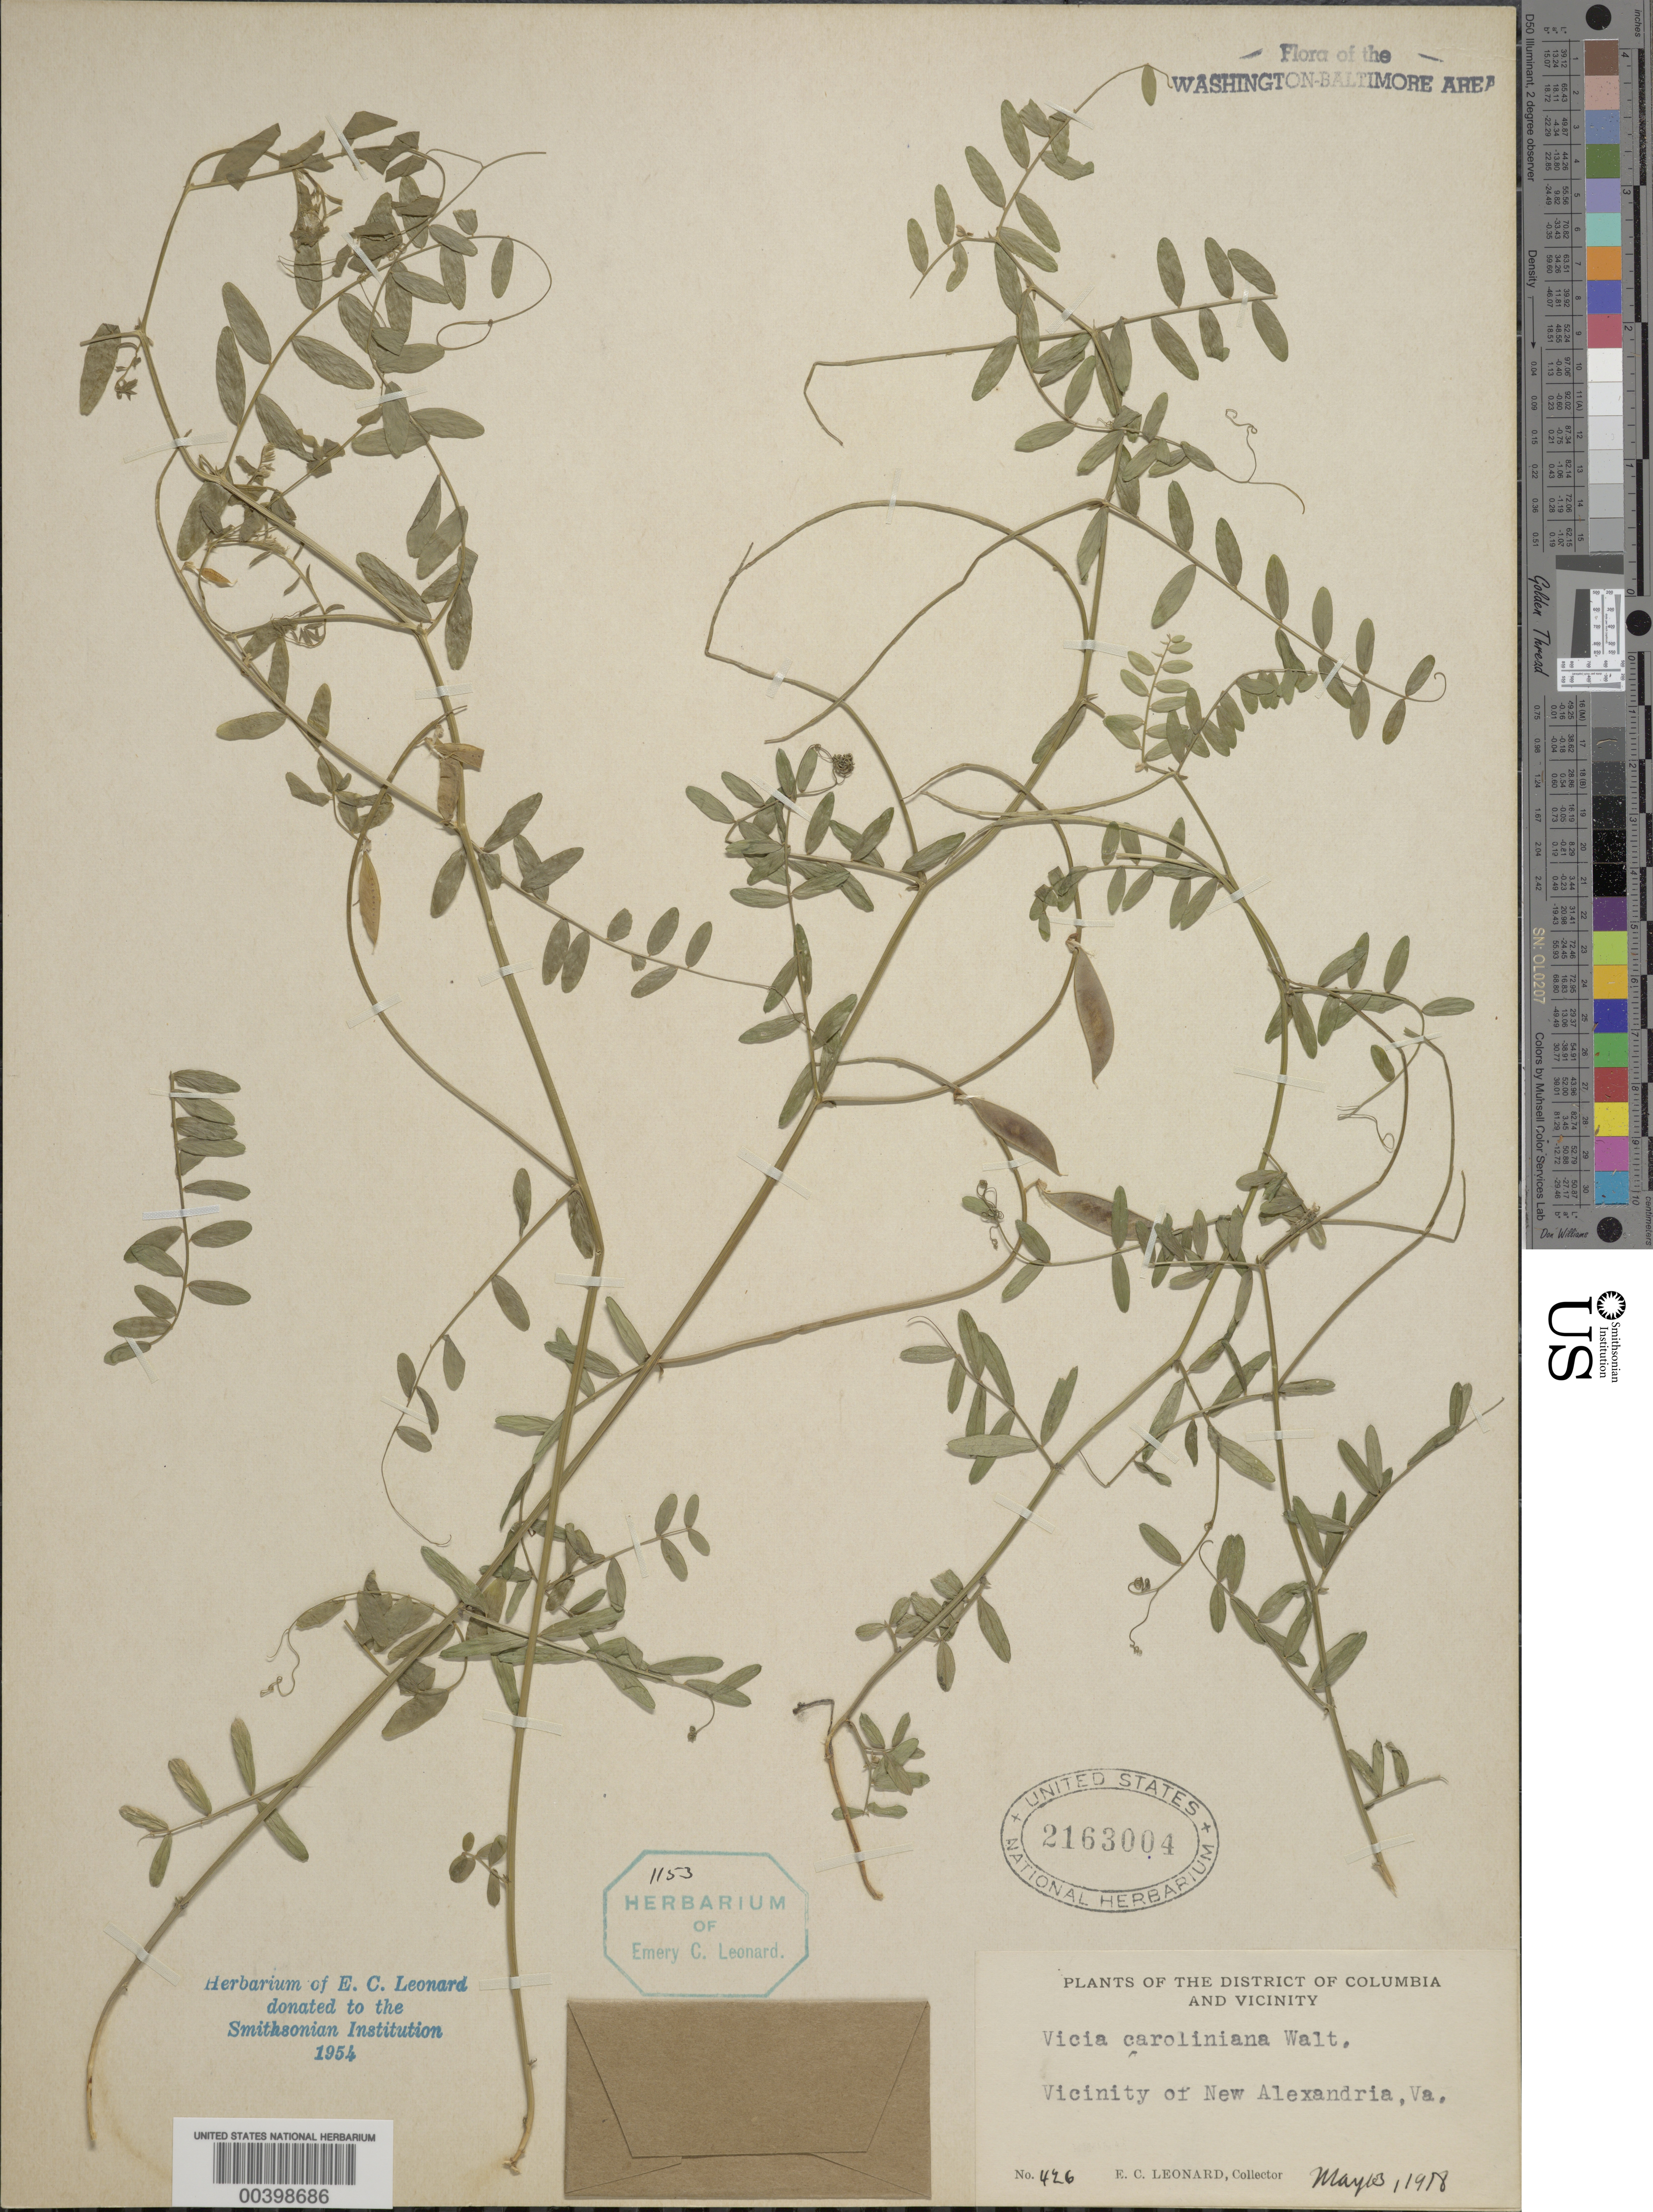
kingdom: Plantae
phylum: Tracheophyta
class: Magnoliopsida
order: Fabales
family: Fabaceae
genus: Vicia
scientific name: Vicia caroliniana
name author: Walter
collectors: E. C. Leonard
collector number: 426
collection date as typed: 13 May 1918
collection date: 1918-05-13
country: United States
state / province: Virginia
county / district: Fairfax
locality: New Alexandria vicinity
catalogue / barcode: US 2163004